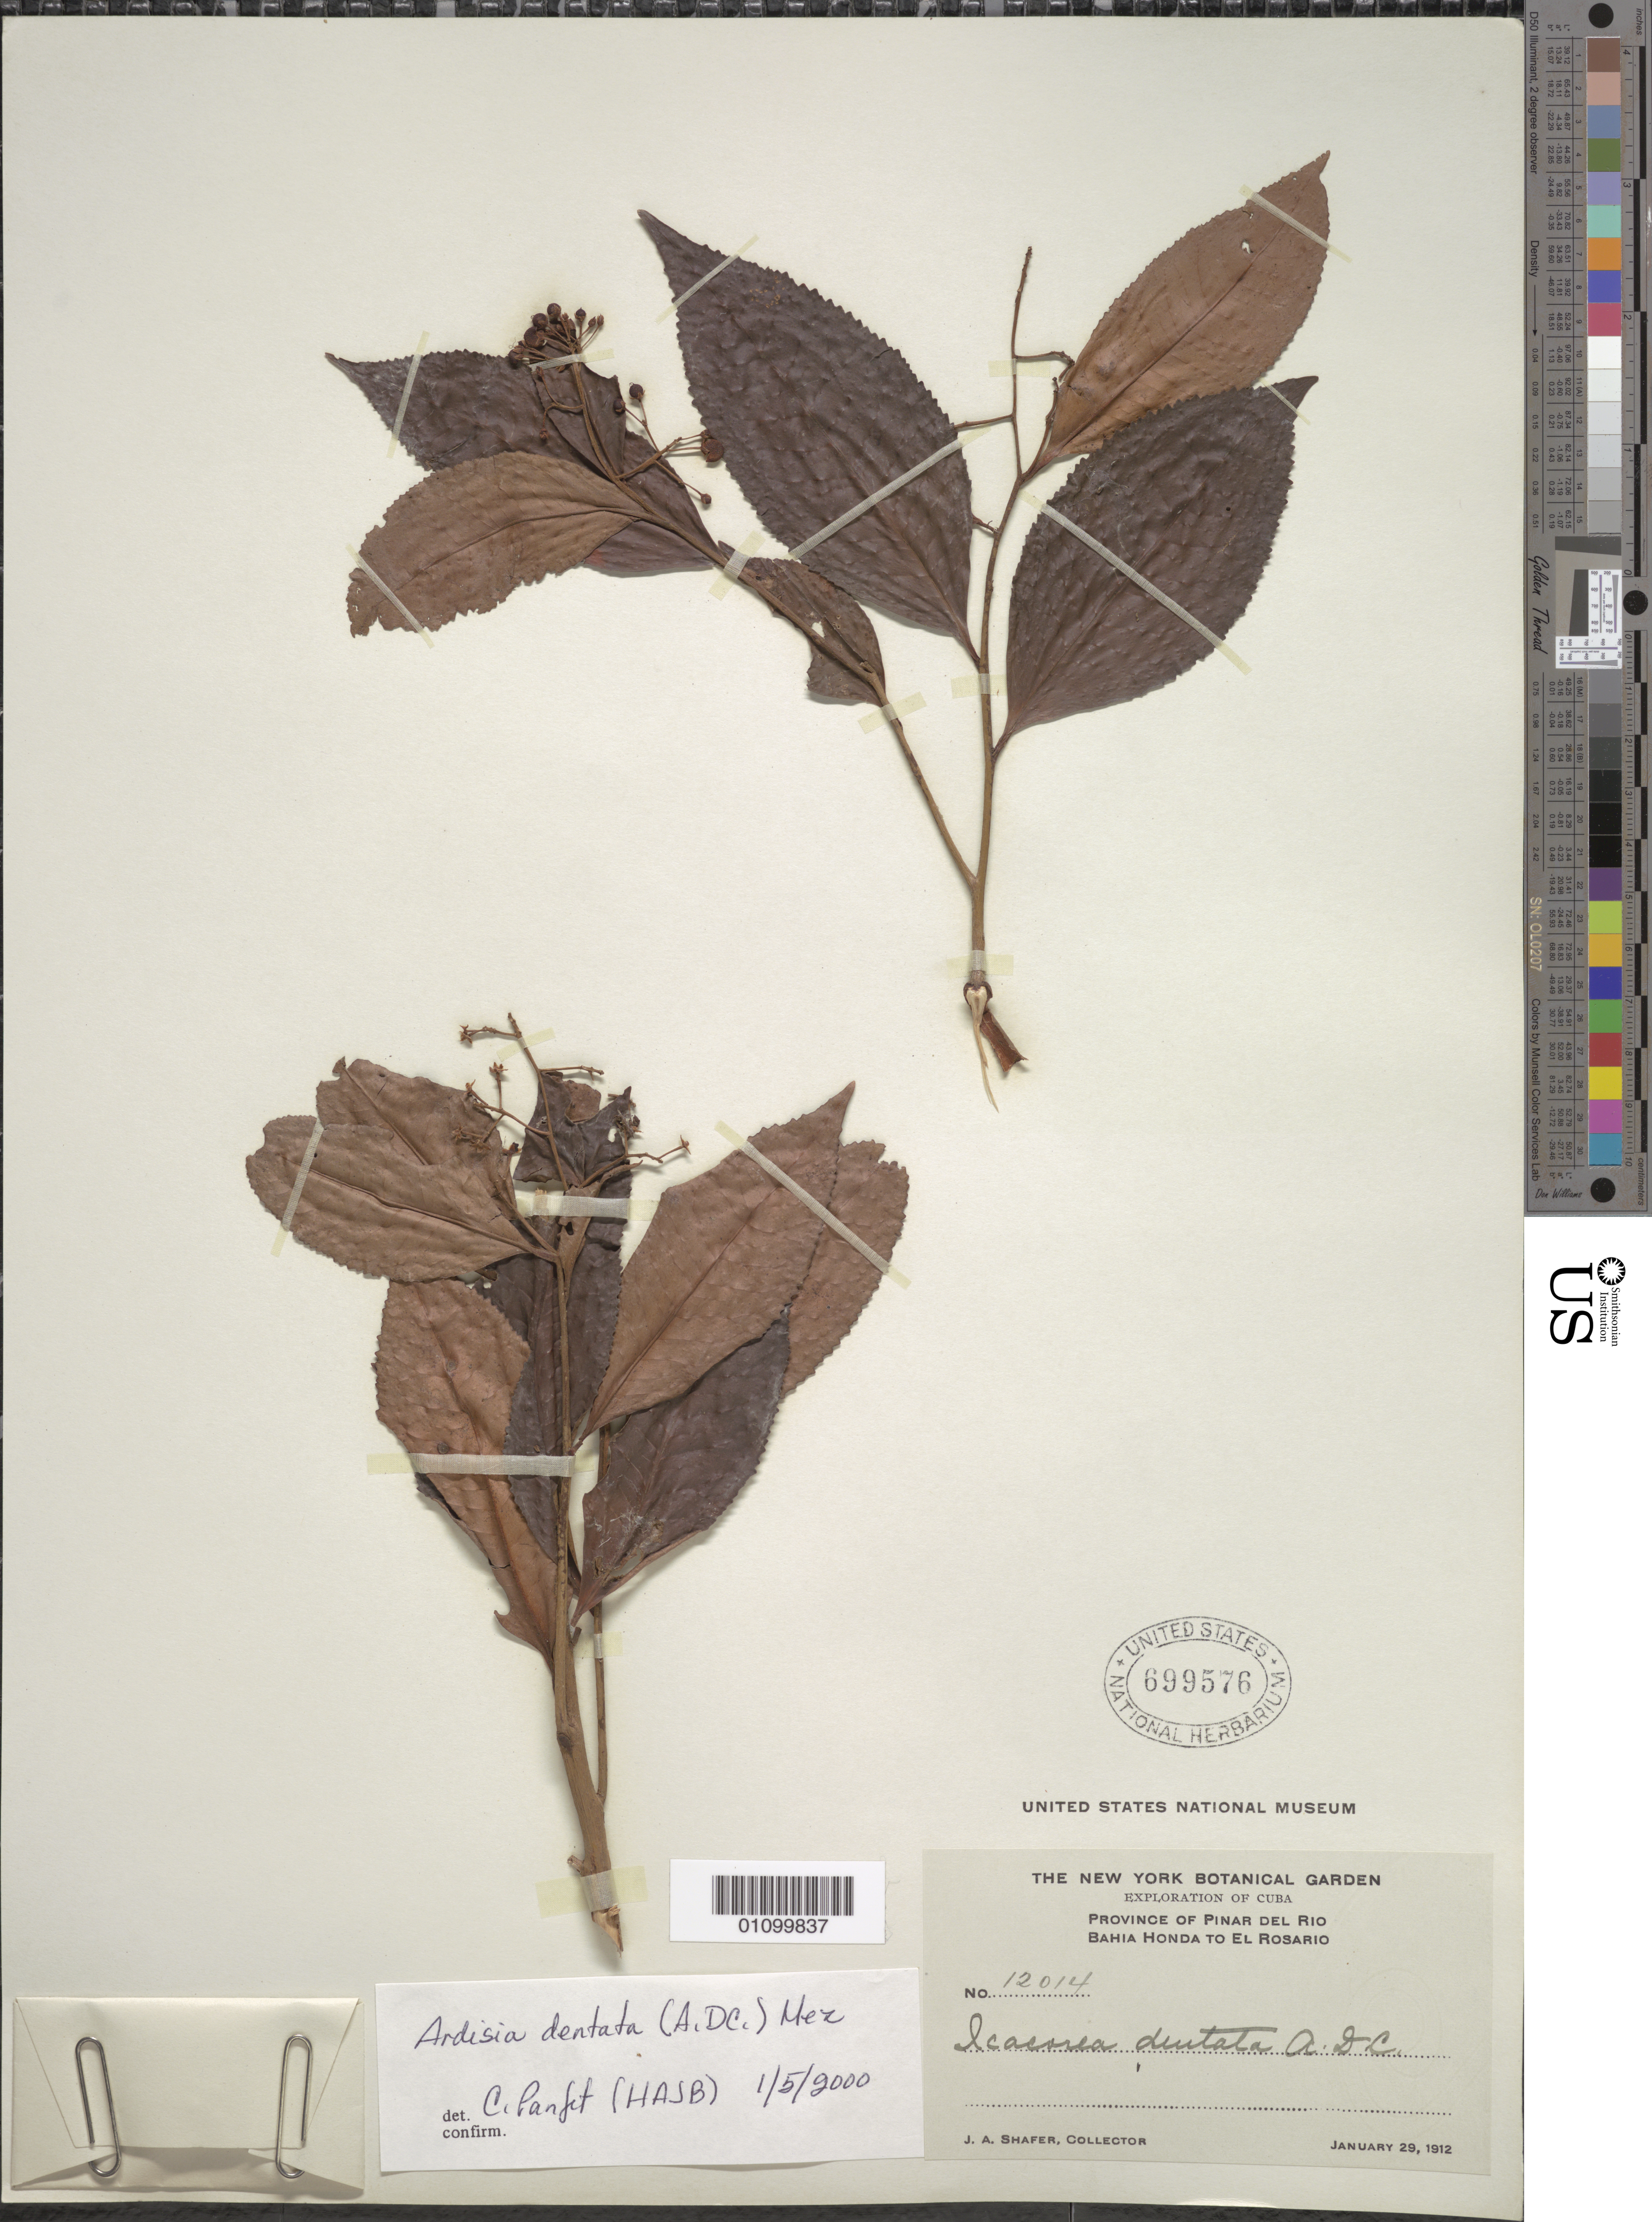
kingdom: Plantae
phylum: Tracheophyta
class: Magnoliopsida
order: Ericales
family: Primulaceae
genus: Ardisia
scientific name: Ardisia dentata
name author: (A. DC.) Mez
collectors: J. A. Shafer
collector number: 12014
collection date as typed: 29 Jan 1912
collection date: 1912-01-29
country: Cuba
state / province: Pinar del Rio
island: Cuba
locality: Bahia Honda to El Rosario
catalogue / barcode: US 699576